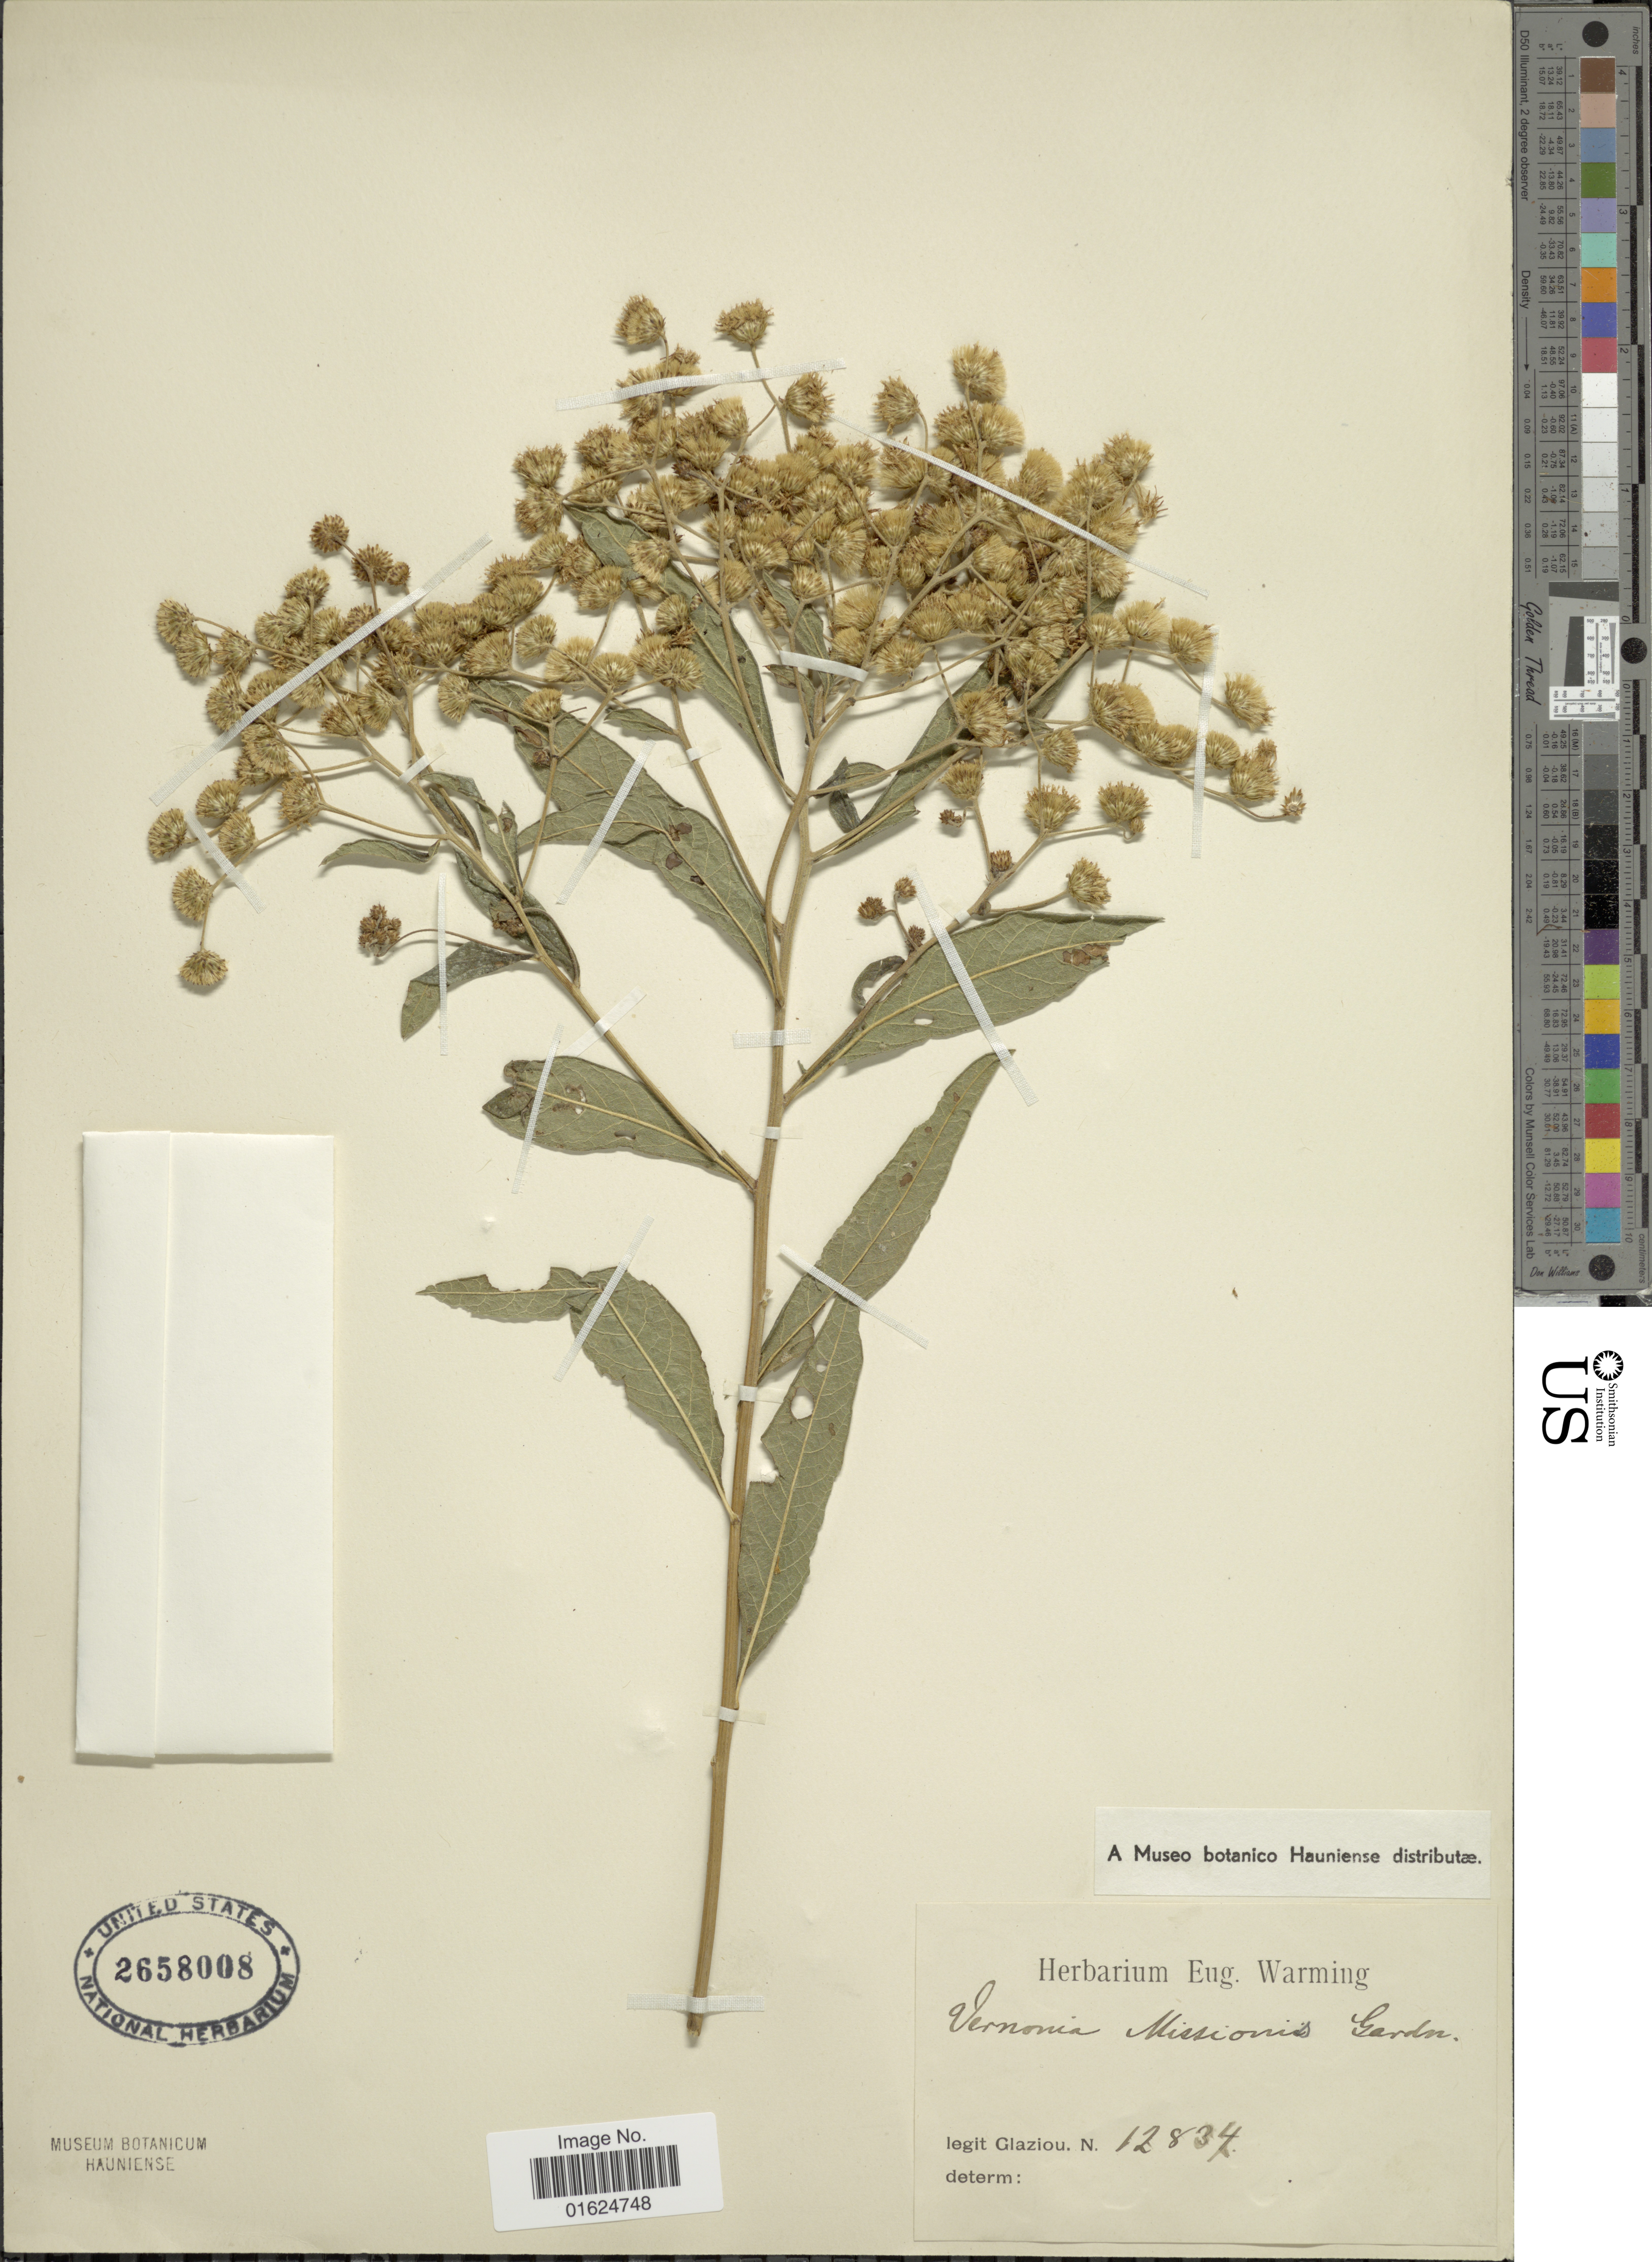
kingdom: Plantae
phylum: Tracheophyta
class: Magnoliopsida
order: Asterales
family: Asteraceae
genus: Vernonanthura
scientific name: Vernonanthura polyanthes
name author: (Spreng.) A.J. Vega & Dematt.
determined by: Renon, Polla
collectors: Glaziou, --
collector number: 12834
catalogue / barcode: US 2658008